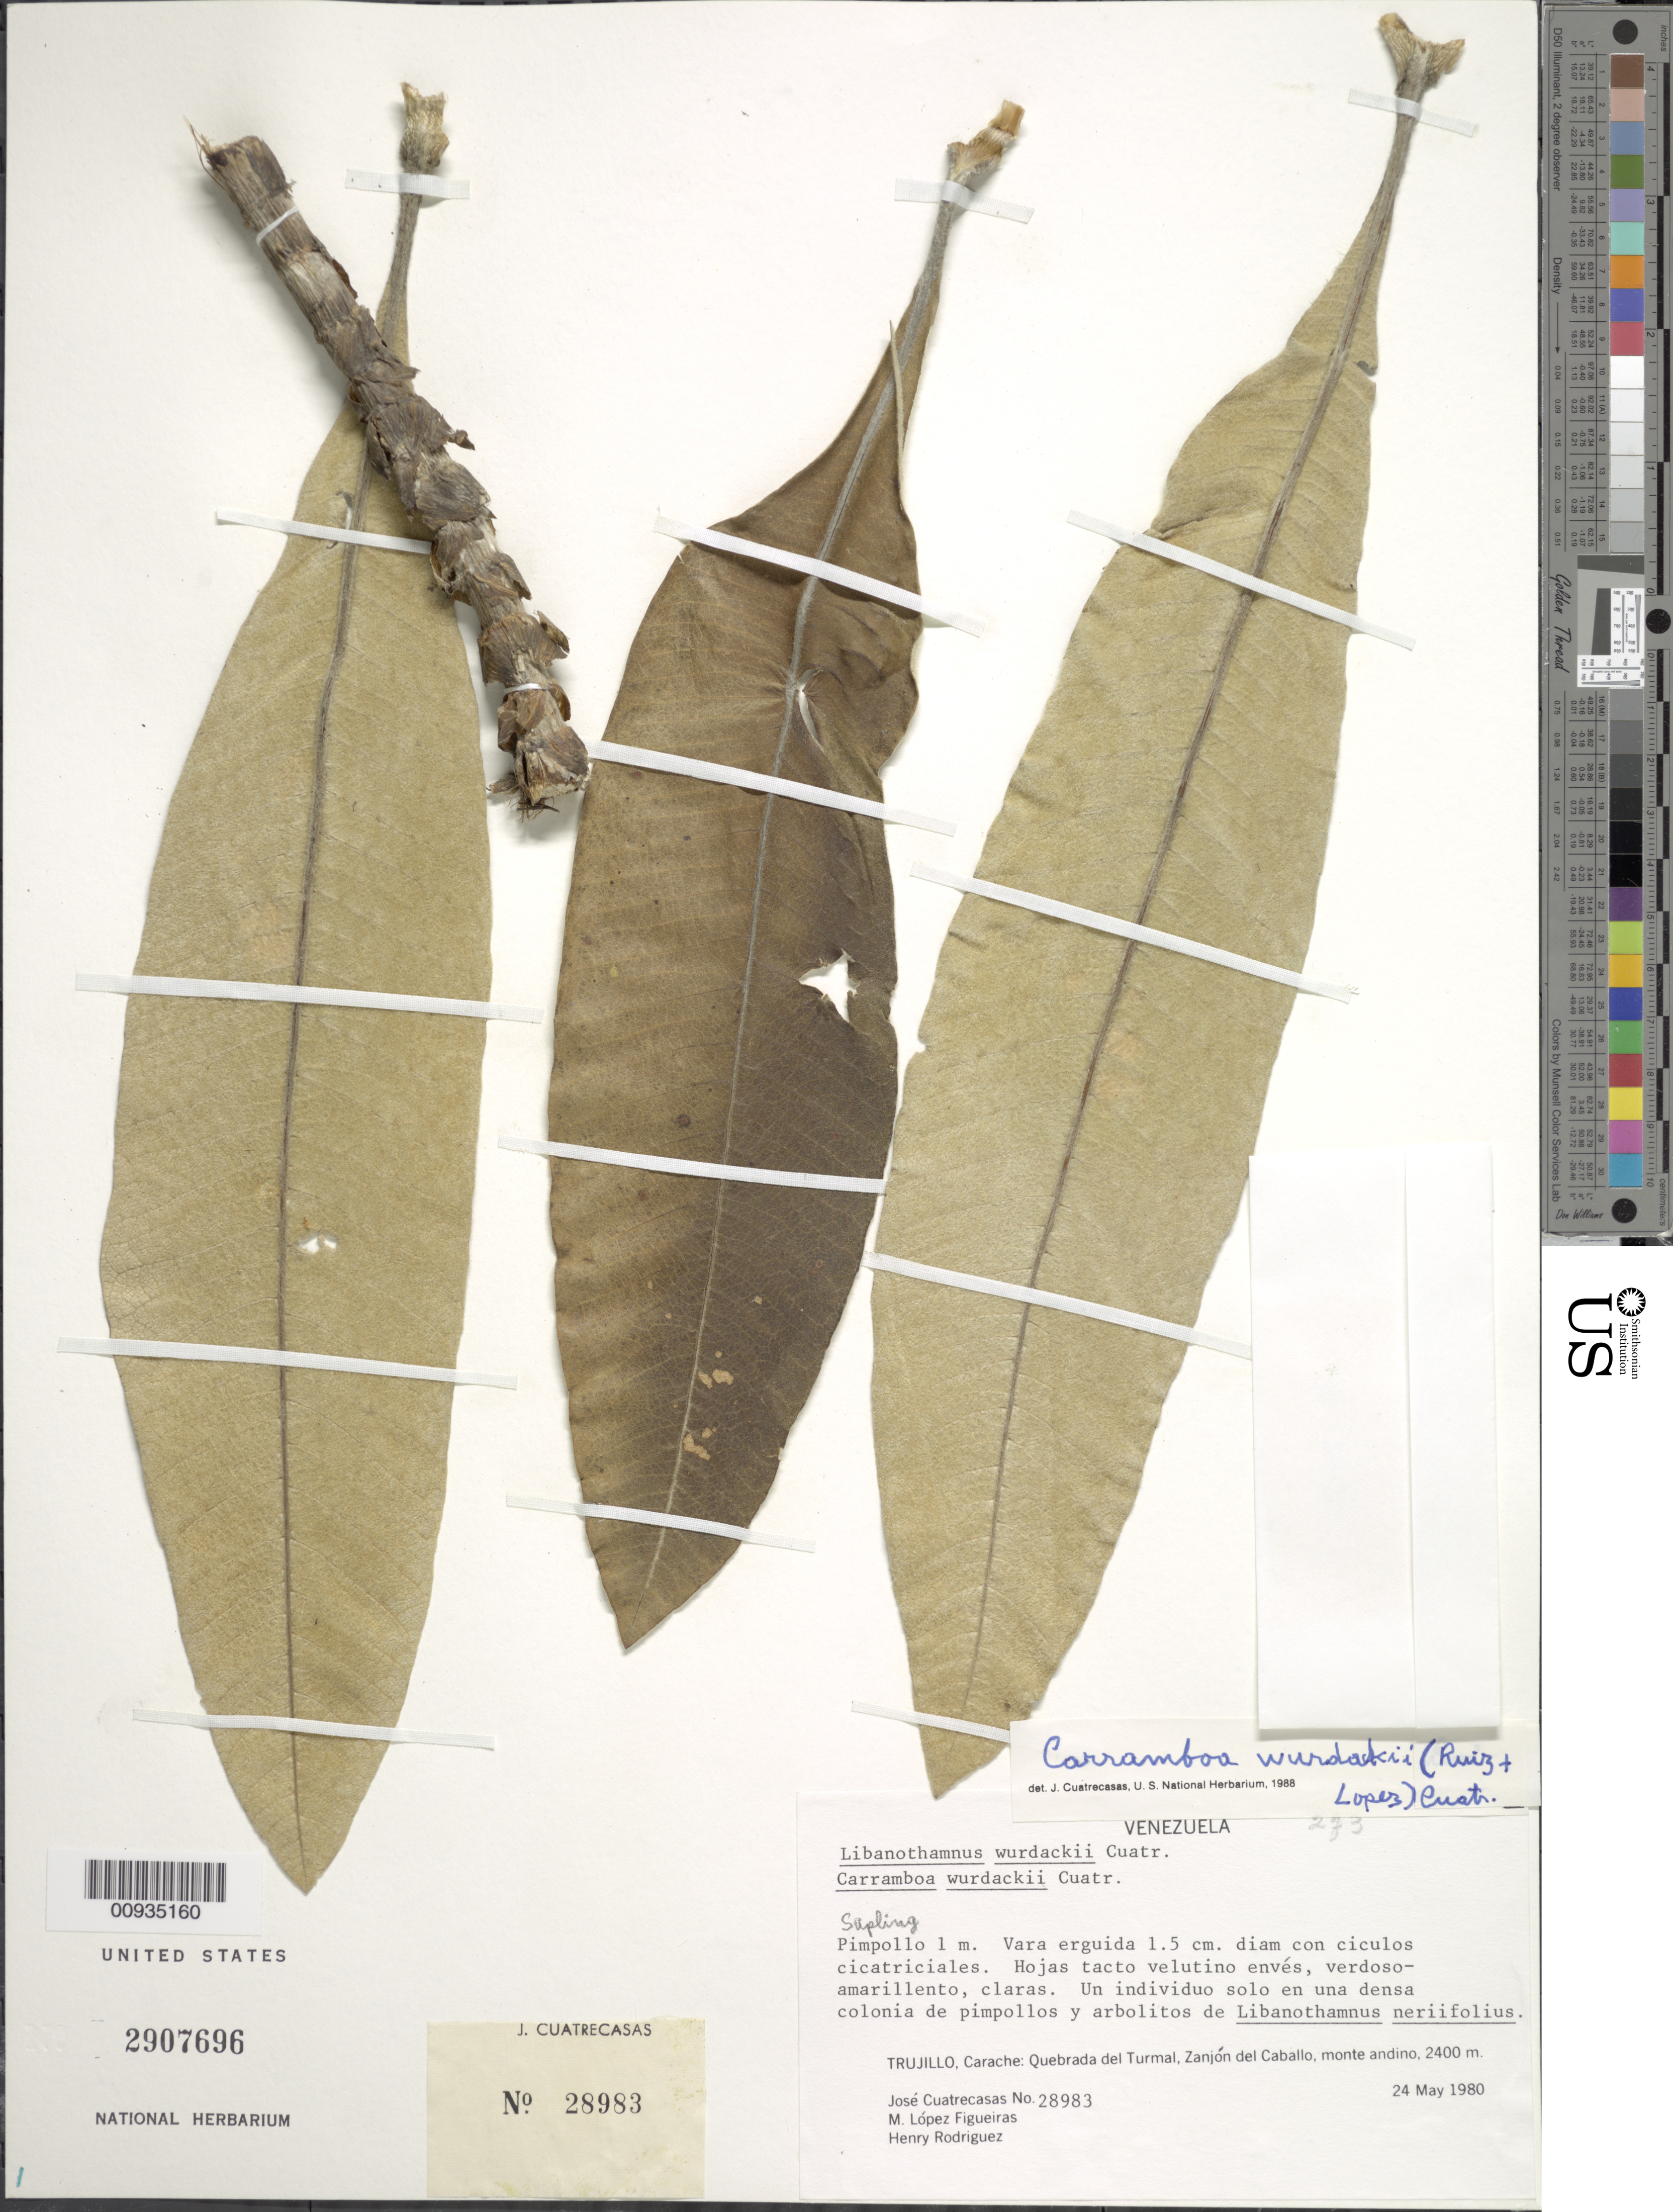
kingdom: Plantae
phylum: Tracheophyta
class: Magnoliopsida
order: Asterales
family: Asteraceae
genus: Carramboa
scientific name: Carramboa wurdackii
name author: (Ruíz-Terán & López Fig.) Cuatrec.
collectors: J. Cuatrecasas, M. López Figueiras & H. A. Rodriguez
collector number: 28983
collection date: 1980-05-24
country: Venezuela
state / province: Trujillo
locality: Carache: Quebrada del Turmal, Zanjon del Caballo, monte andino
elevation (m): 2400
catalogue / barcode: US 2907696